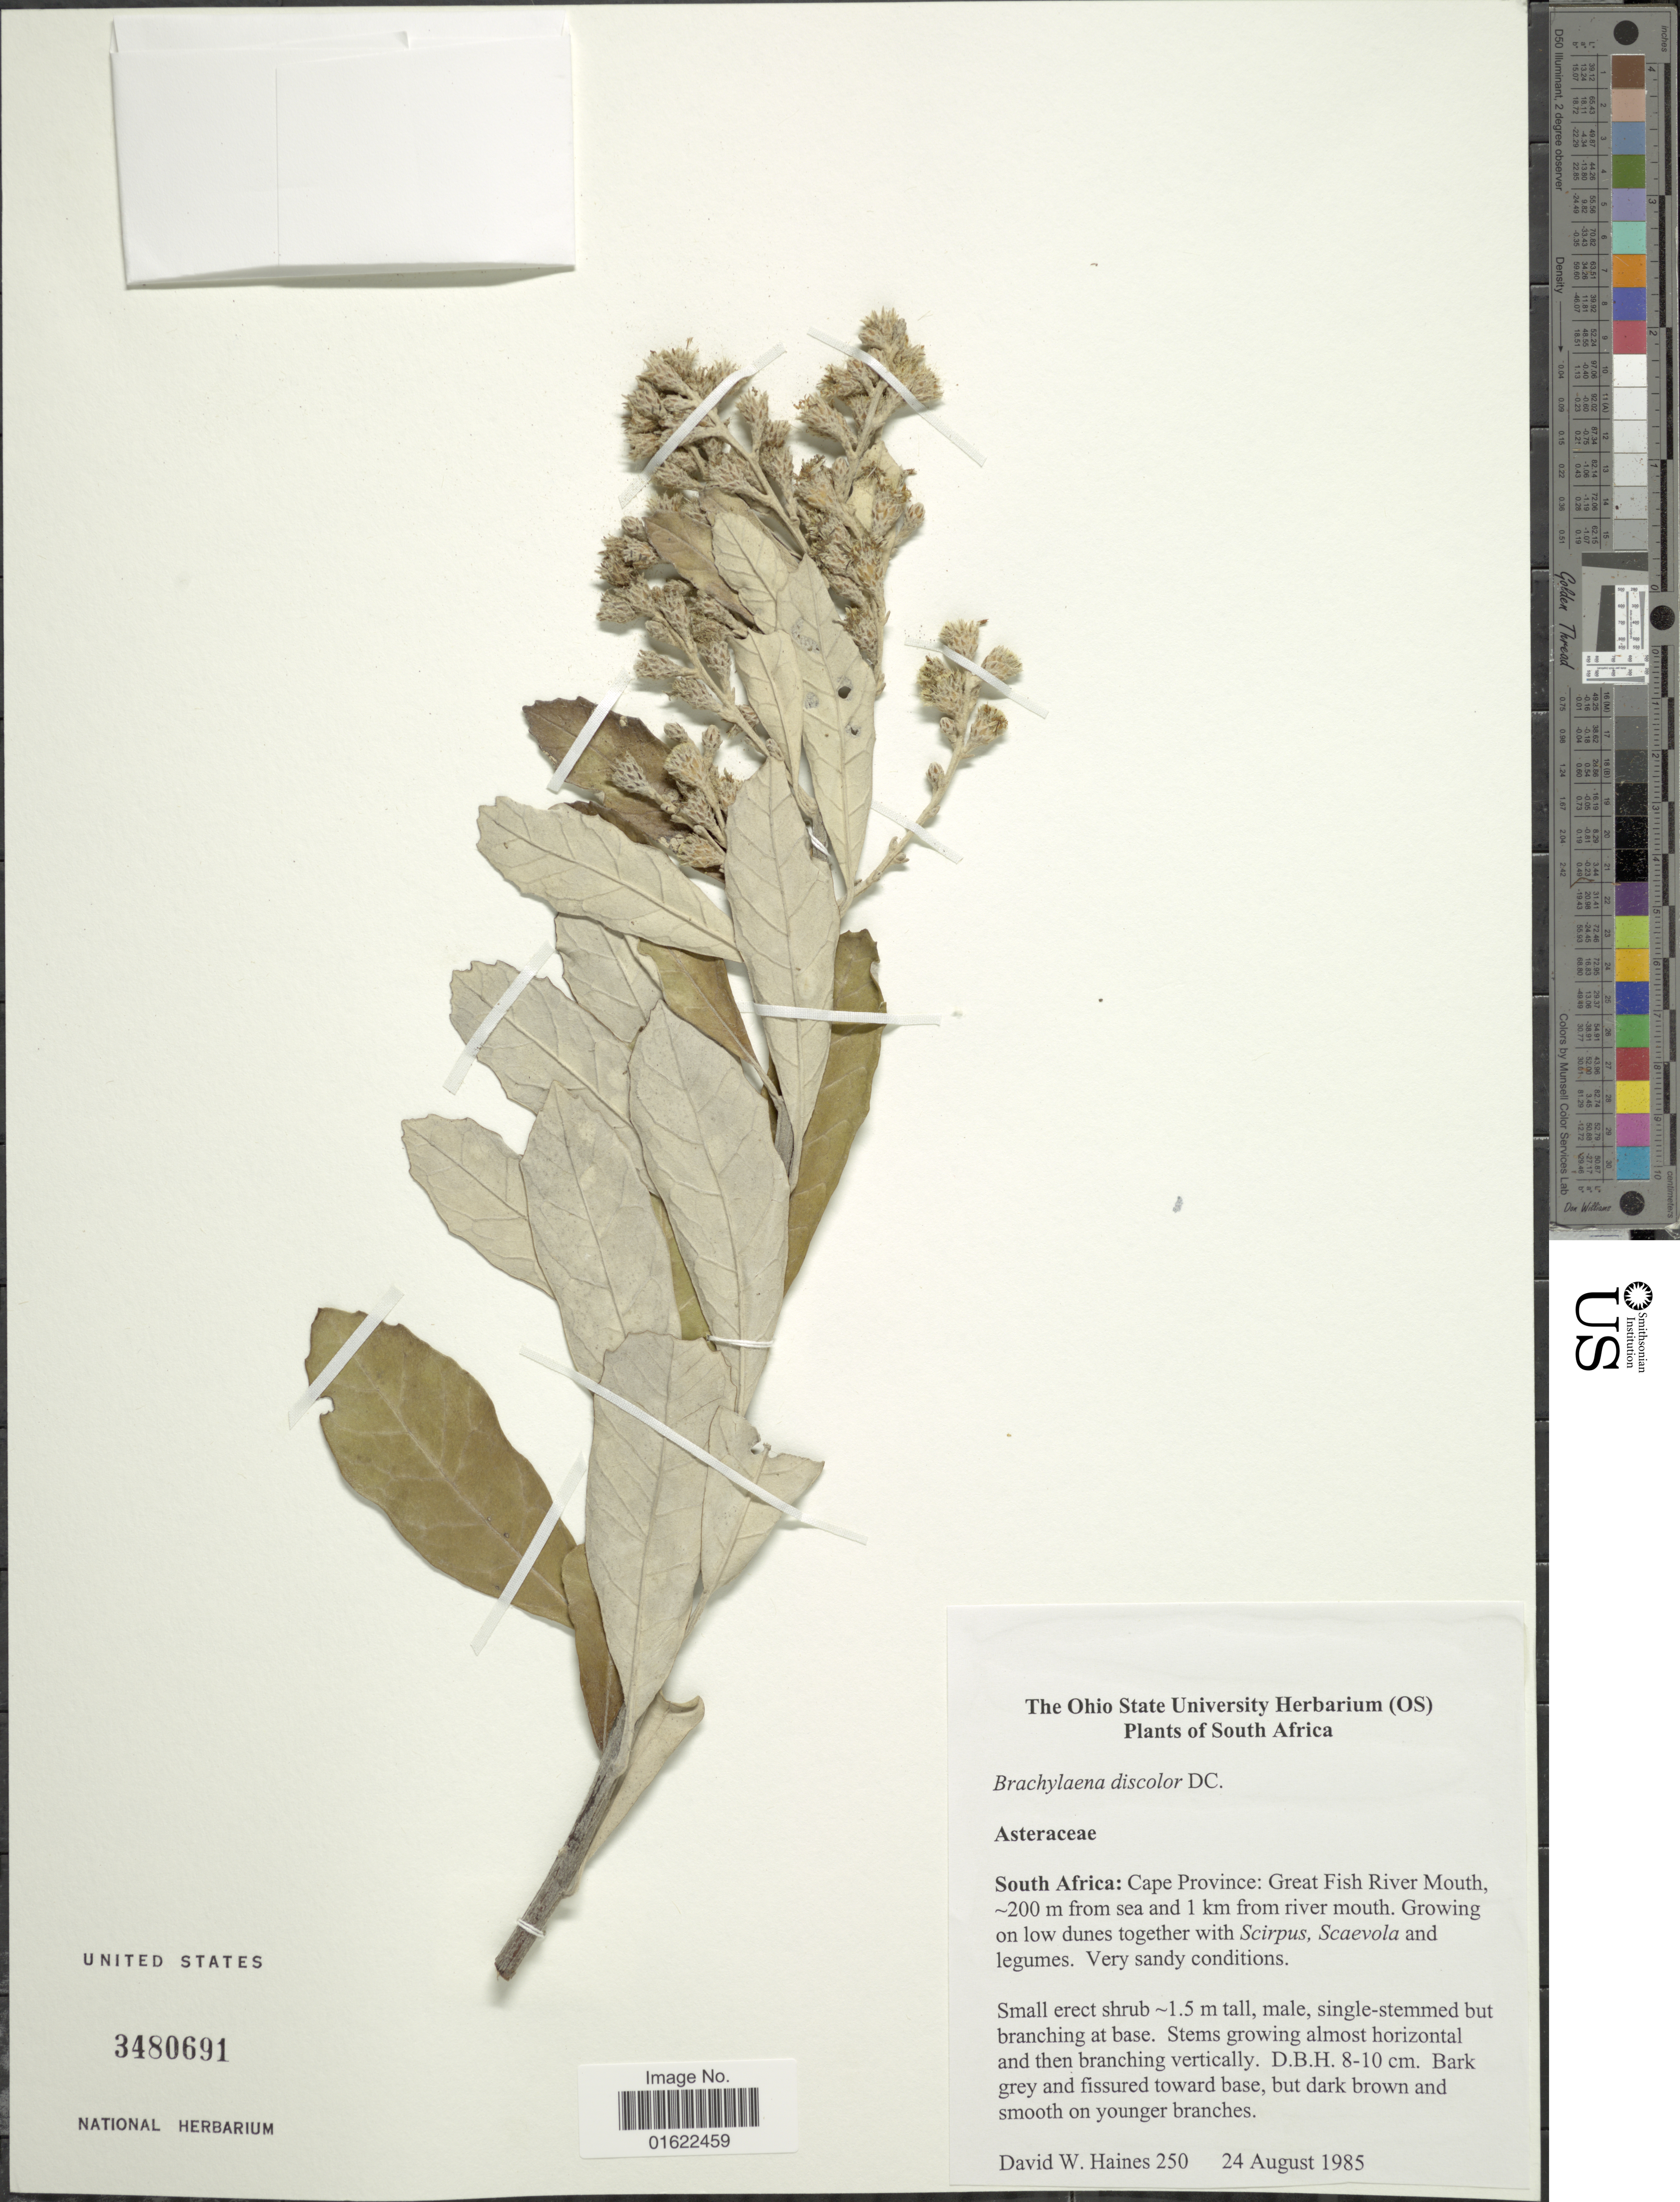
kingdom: Plantae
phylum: Tracheophyta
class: Magnoliopsida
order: Asterales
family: Asteraceae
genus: Brachylaena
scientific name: Brachylaena discolor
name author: DC.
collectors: D. Haines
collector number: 250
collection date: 1985-08-24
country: South Africa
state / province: Eastern Cape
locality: Great Fish River Mouth, 200 m from sea and 1 km from river mouth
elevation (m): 200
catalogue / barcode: US 3480691